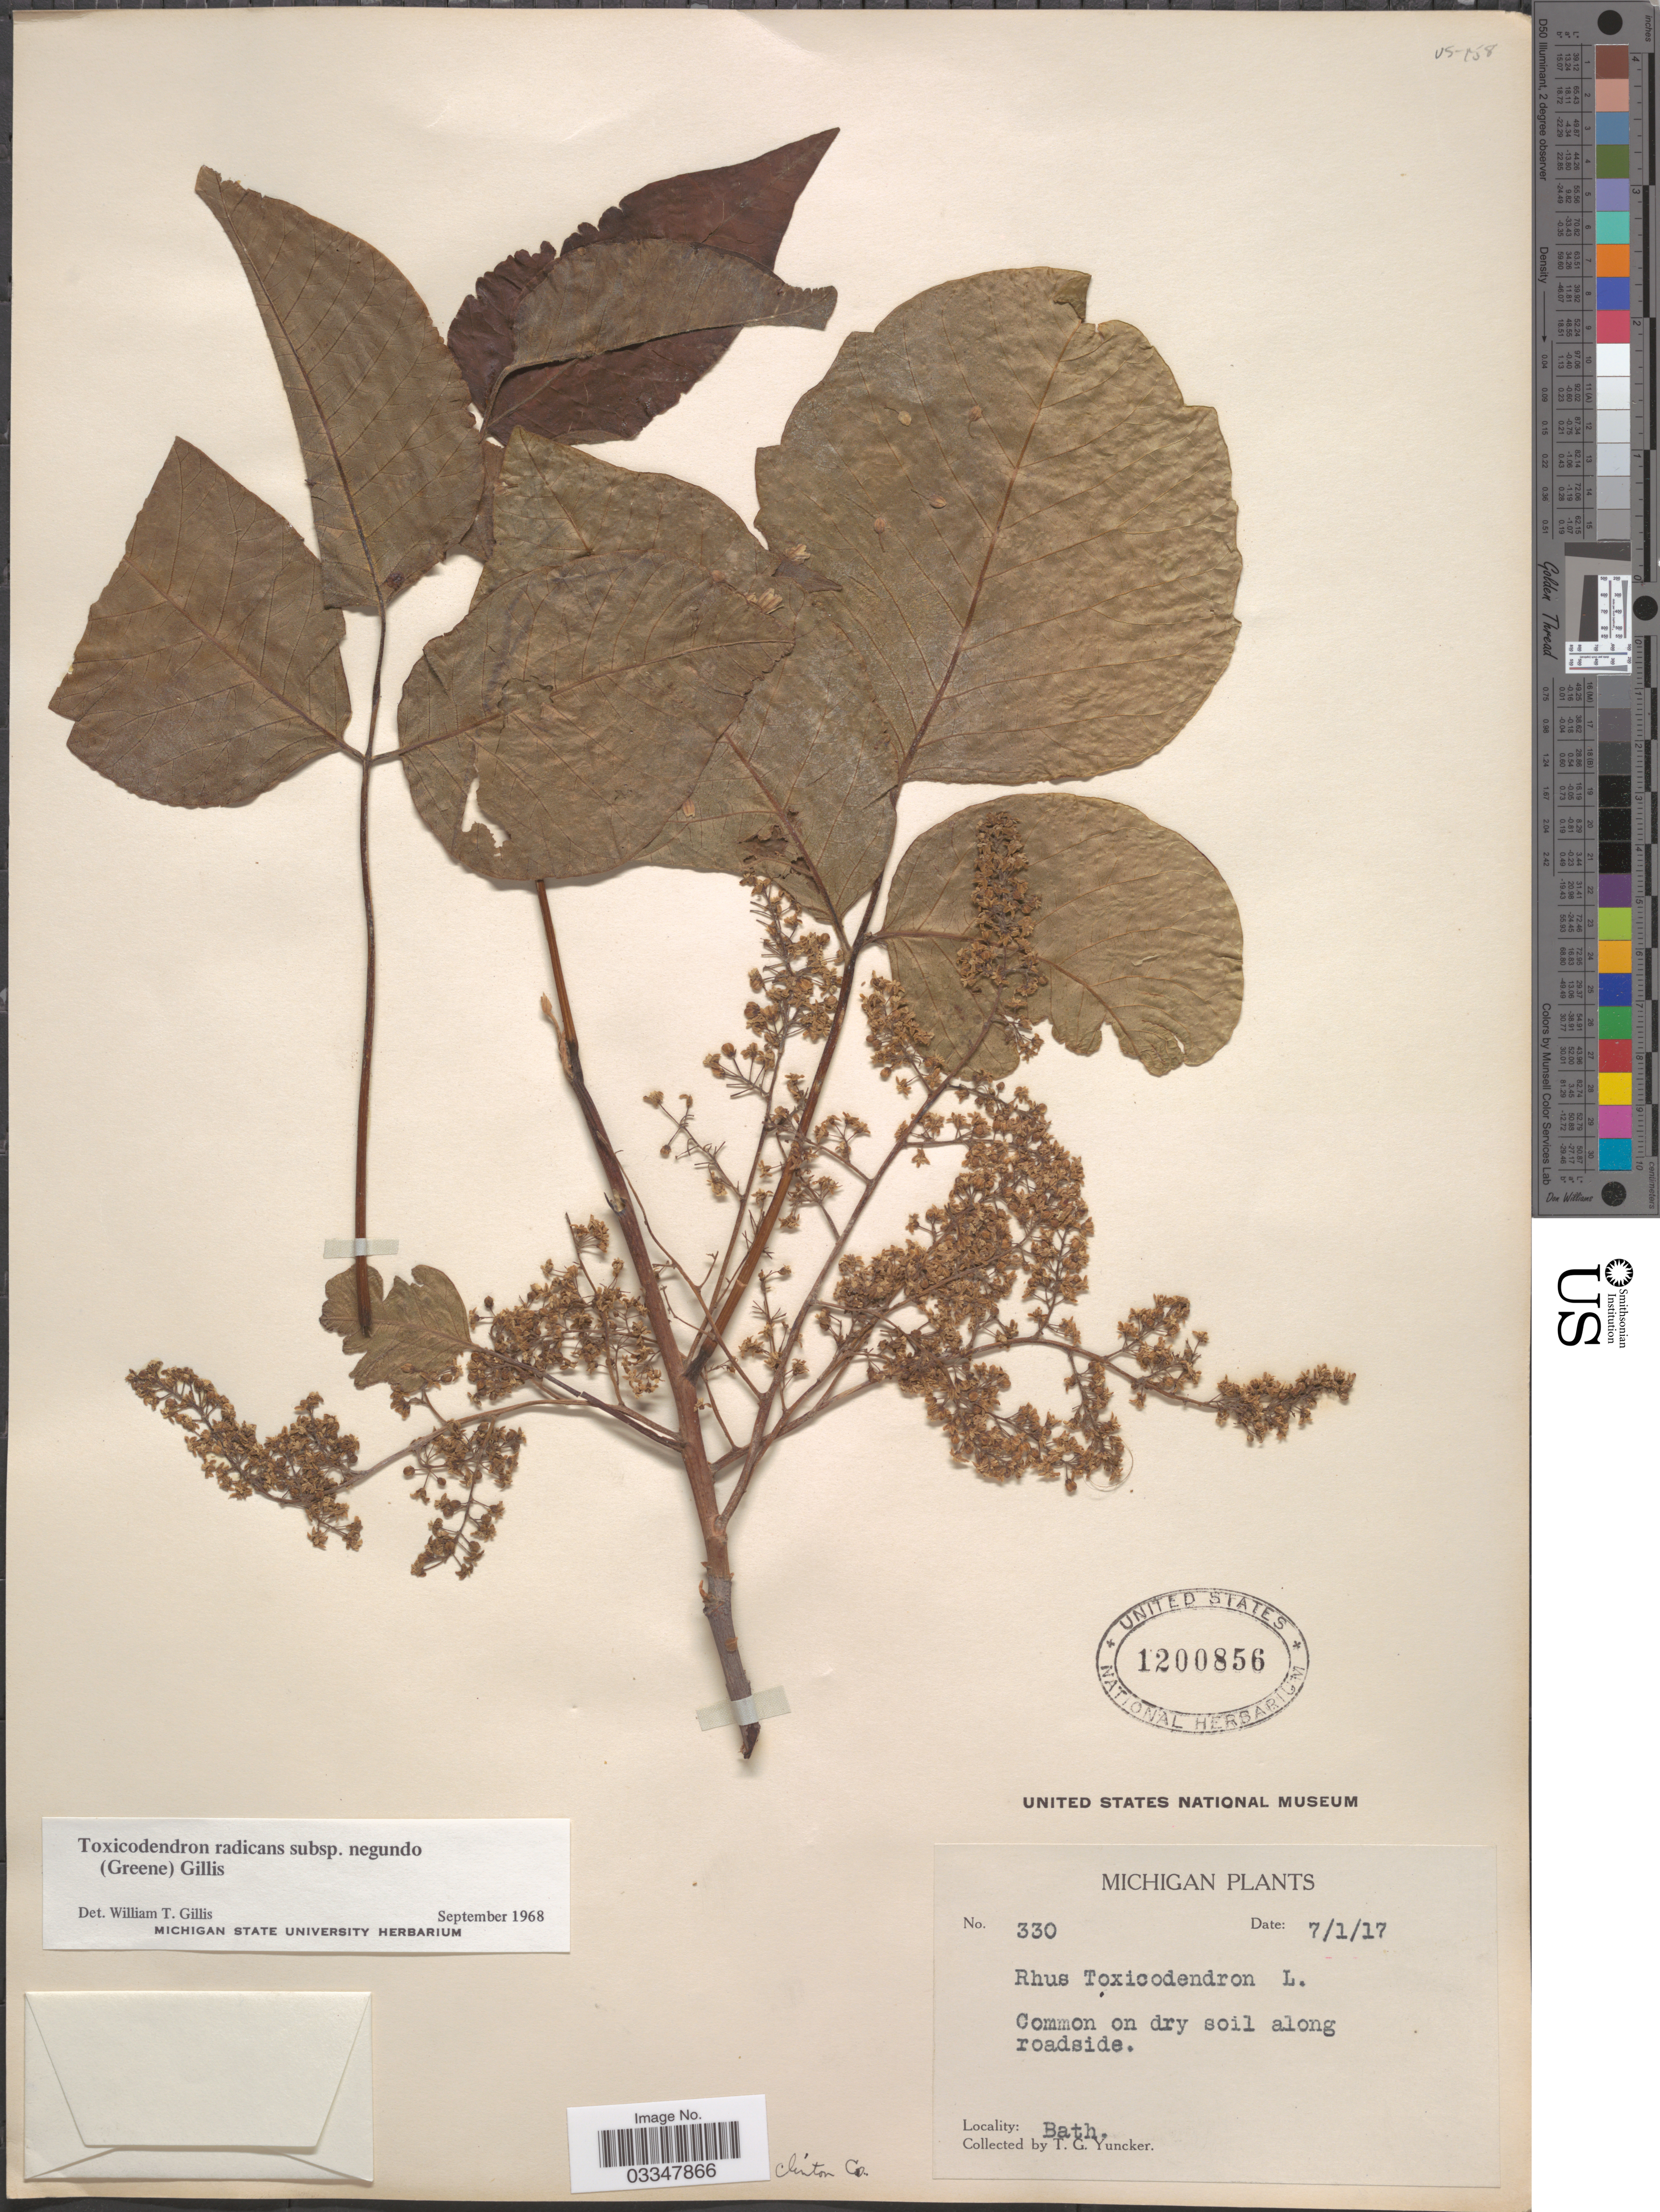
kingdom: Plantae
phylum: Tracheophyta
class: Magnoliopsida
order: Sapindales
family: Anacardiaceae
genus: Toxicodendron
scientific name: Toxicodendron radicans subsp. negundo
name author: (Greene) Gillis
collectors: T. G. Yuncker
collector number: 330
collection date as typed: Transcribed d/m/y: 1/7/17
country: United States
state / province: Michigan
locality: Bath. Clinton Co.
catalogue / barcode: US 1200856